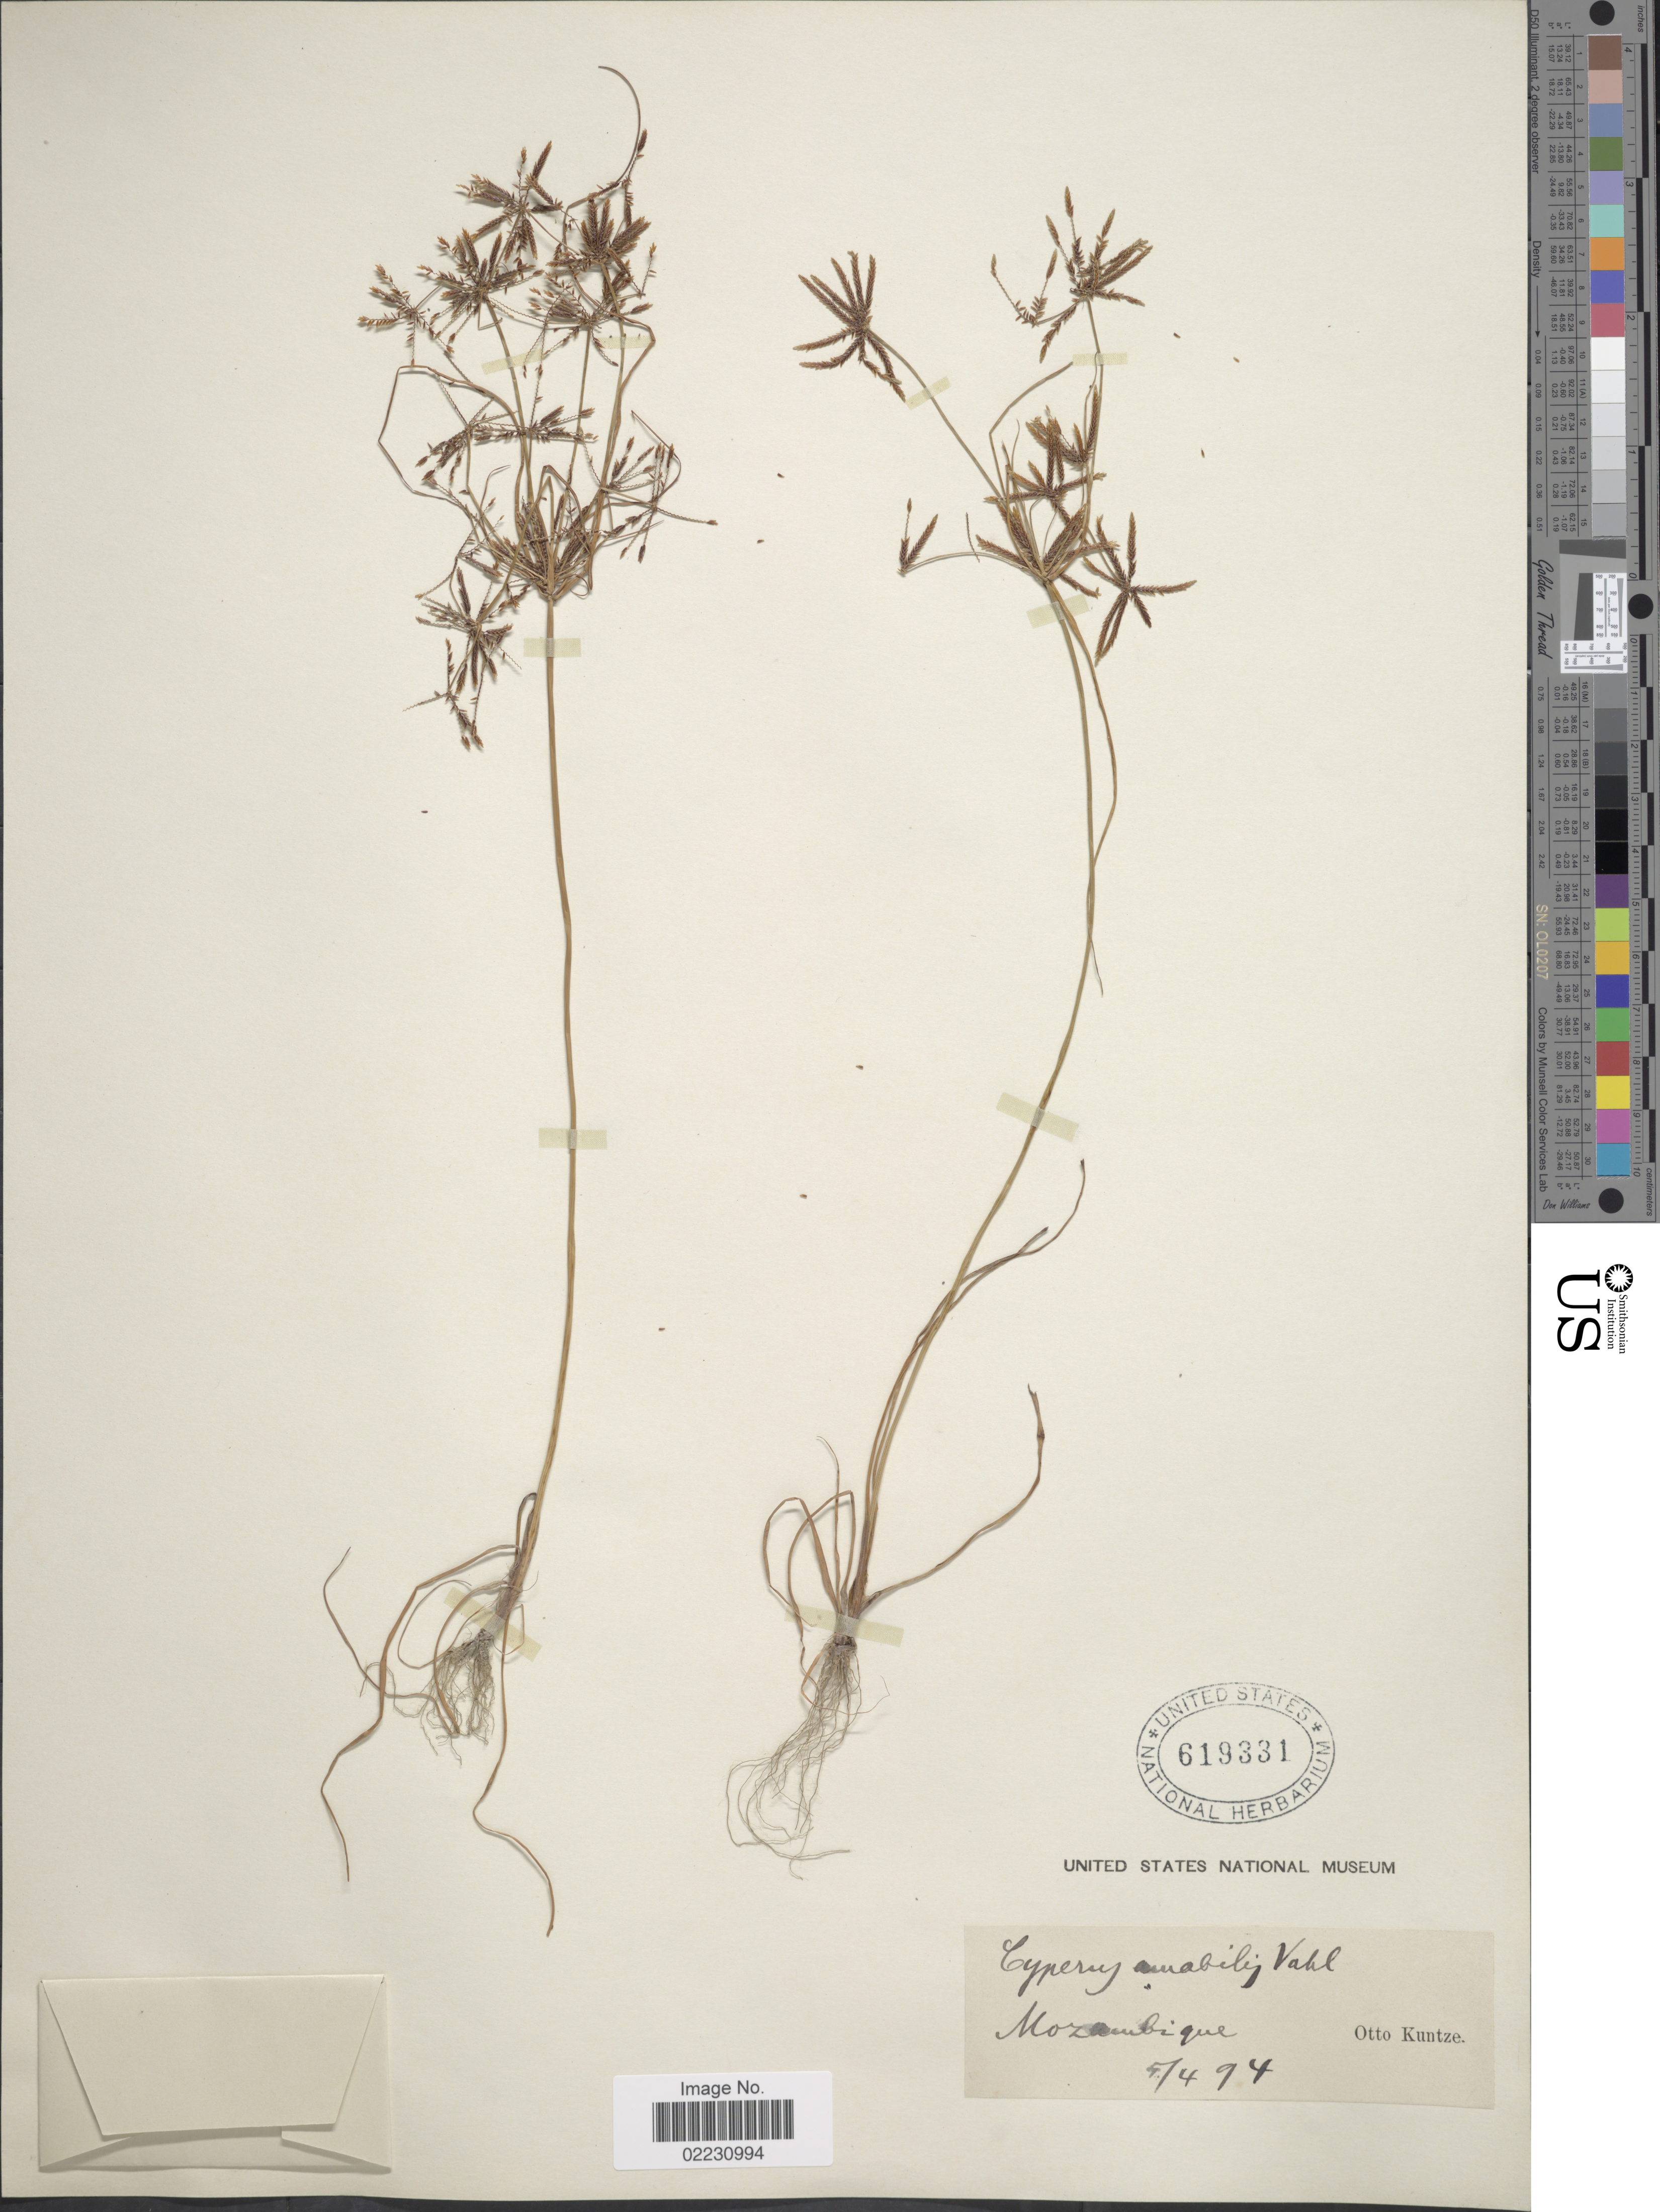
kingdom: Plantae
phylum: Tracheophyta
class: Liliopsida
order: Poales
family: Cyperaceae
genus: Cyperus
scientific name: Cyperus amabilis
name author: Vahl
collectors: C.E.O. Kuntze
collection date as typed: Transcribed d/m/y: 5/4/94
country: Mozambique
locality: Mozambique.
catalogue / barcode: US 619331